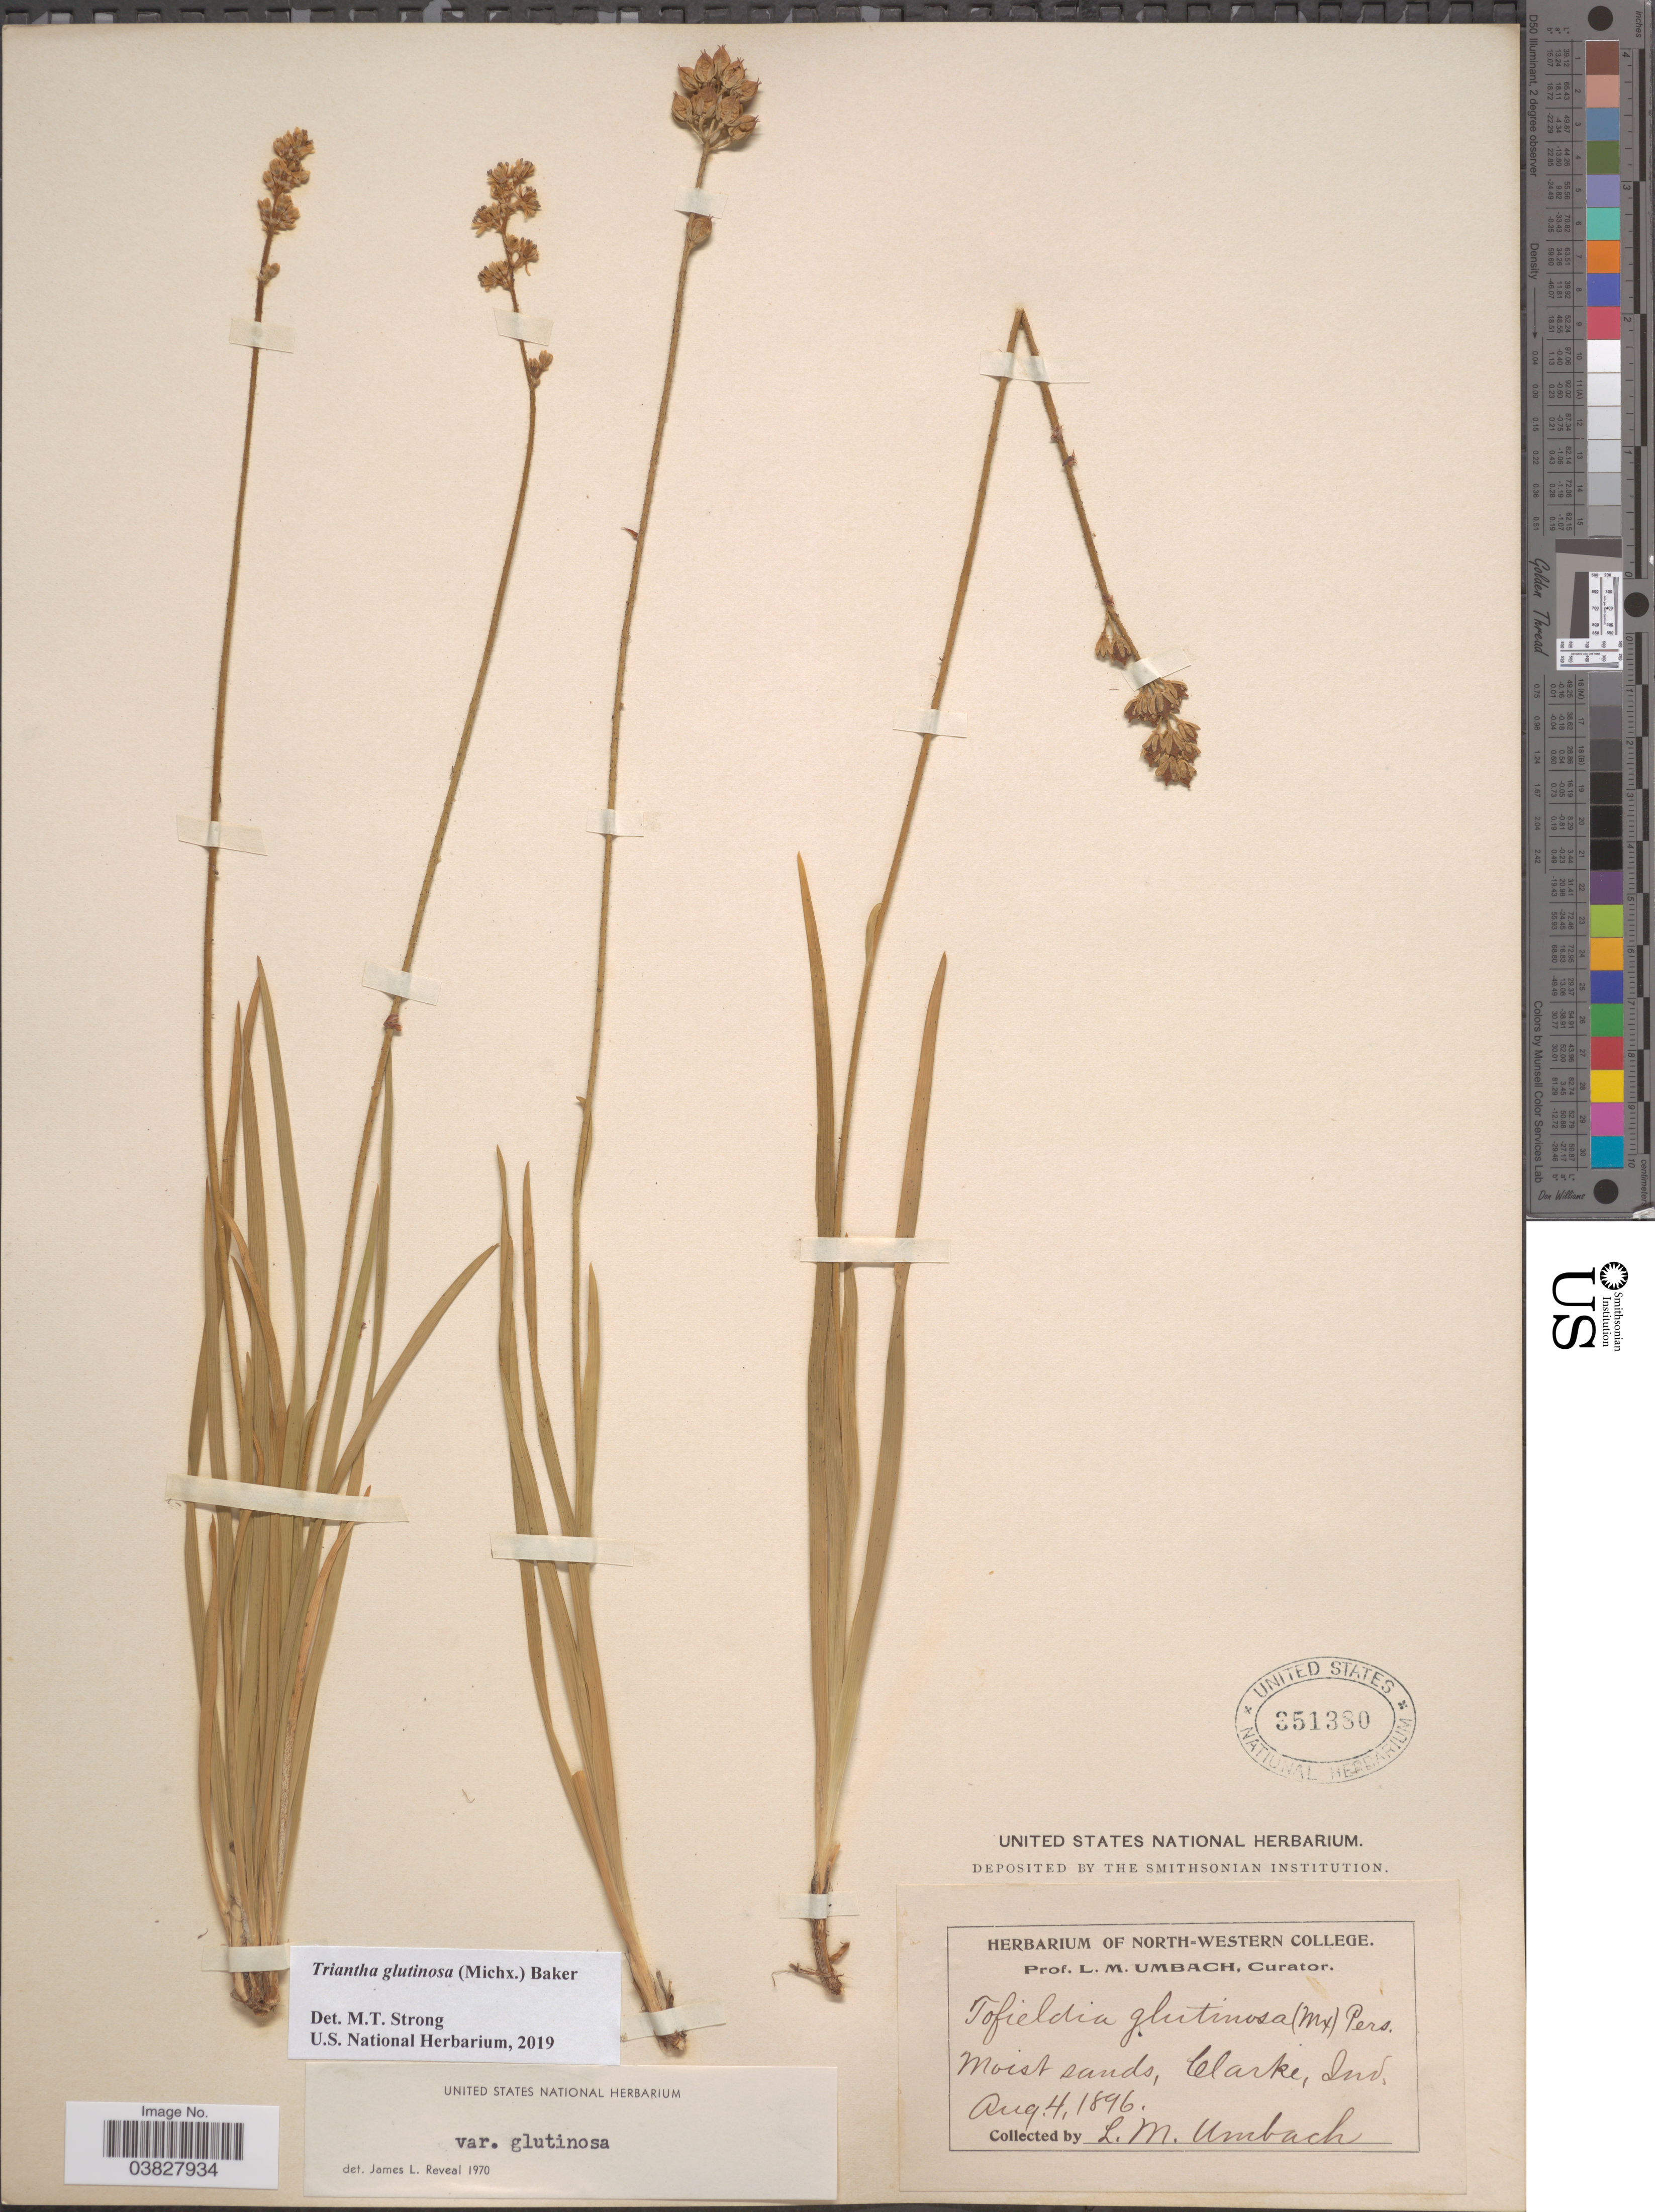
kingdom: Plantae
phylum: Tracheophyta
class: Liliopsida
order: Alismatales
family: Tofieldiaceae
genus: Triantha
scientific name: Triantha glutinosa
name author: (Michx.) Baker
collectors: L. M. Umbach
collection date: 1896-08-04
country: United States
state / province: Indiana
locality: Clarke.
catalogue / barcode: US 351380